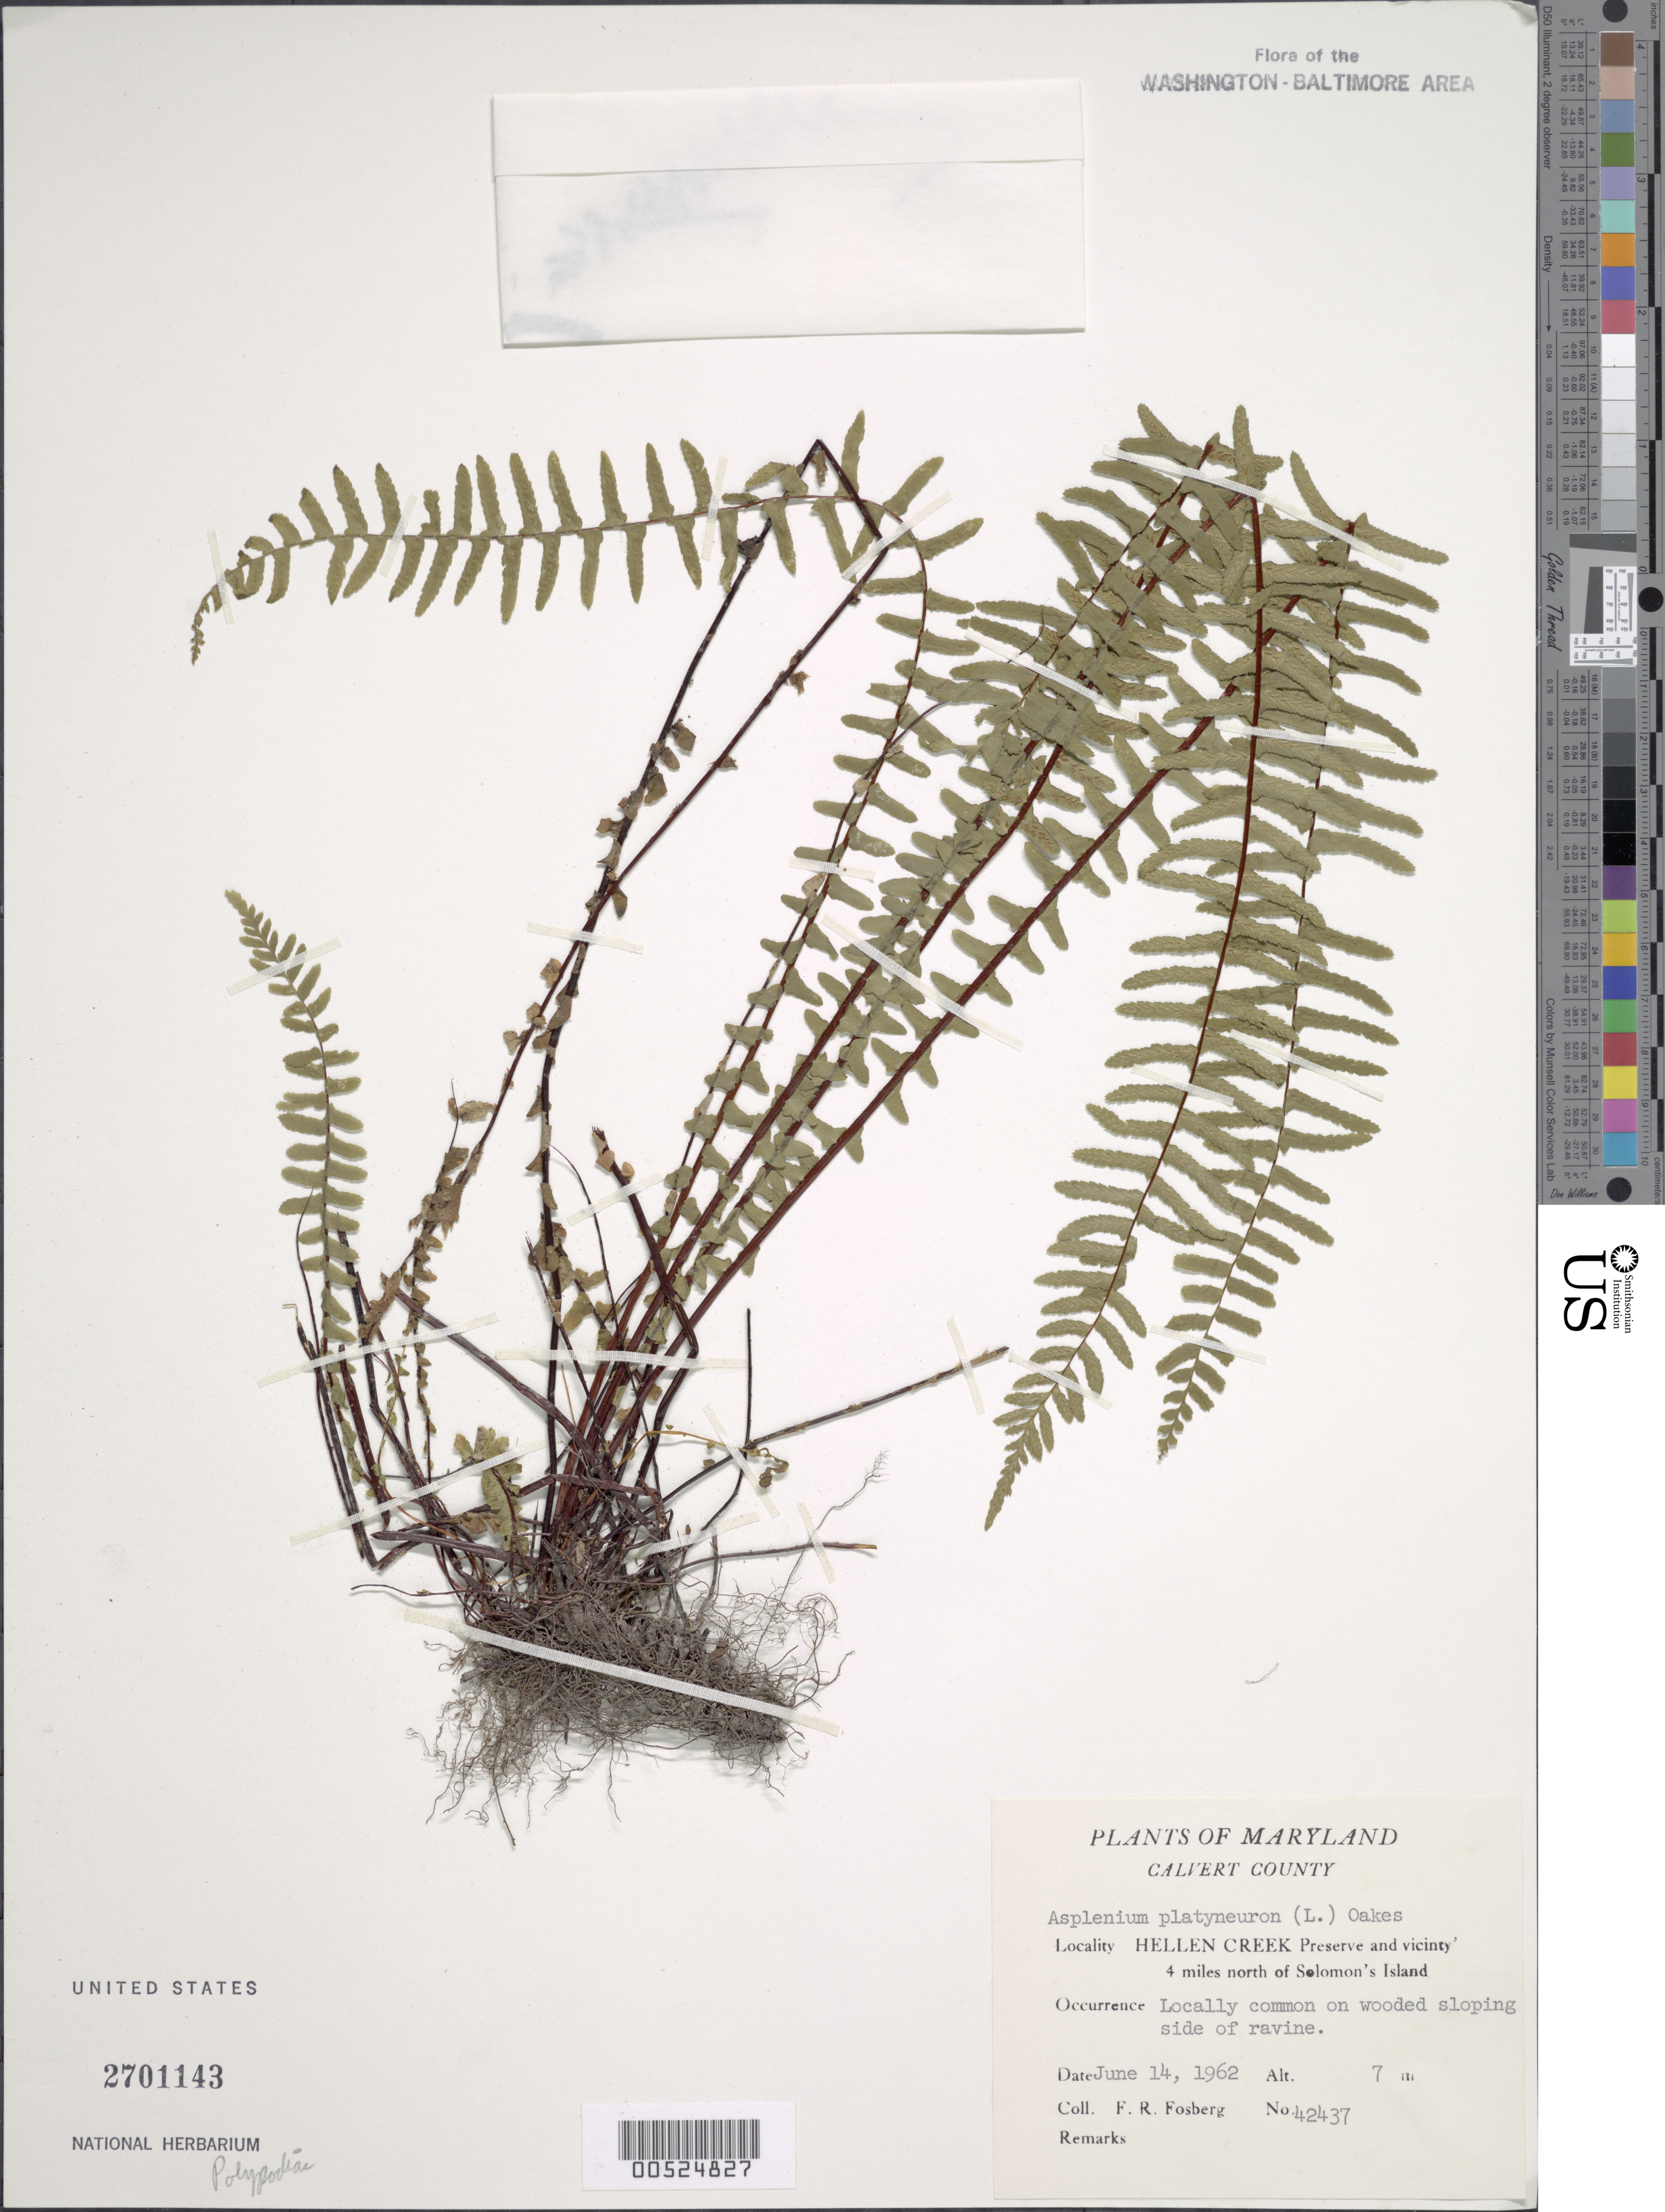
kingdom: Plantae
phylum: Tracheophyta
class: Polypodiopsida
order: Polypodiales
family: Aspleniaceae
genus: Asplenium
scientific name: Asplenium platyneuron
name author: (L.) Britton, Stearns & Poggenb.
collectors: F. R. Fosberg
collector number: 42437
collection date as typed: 14 Jun 1962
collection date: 1962-06-14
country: United States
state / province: Maryland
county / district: Calvert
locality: Hellen Creek Preserve and vicinity, 4 mi. N of Solomon's Island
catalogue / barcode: US 2701143